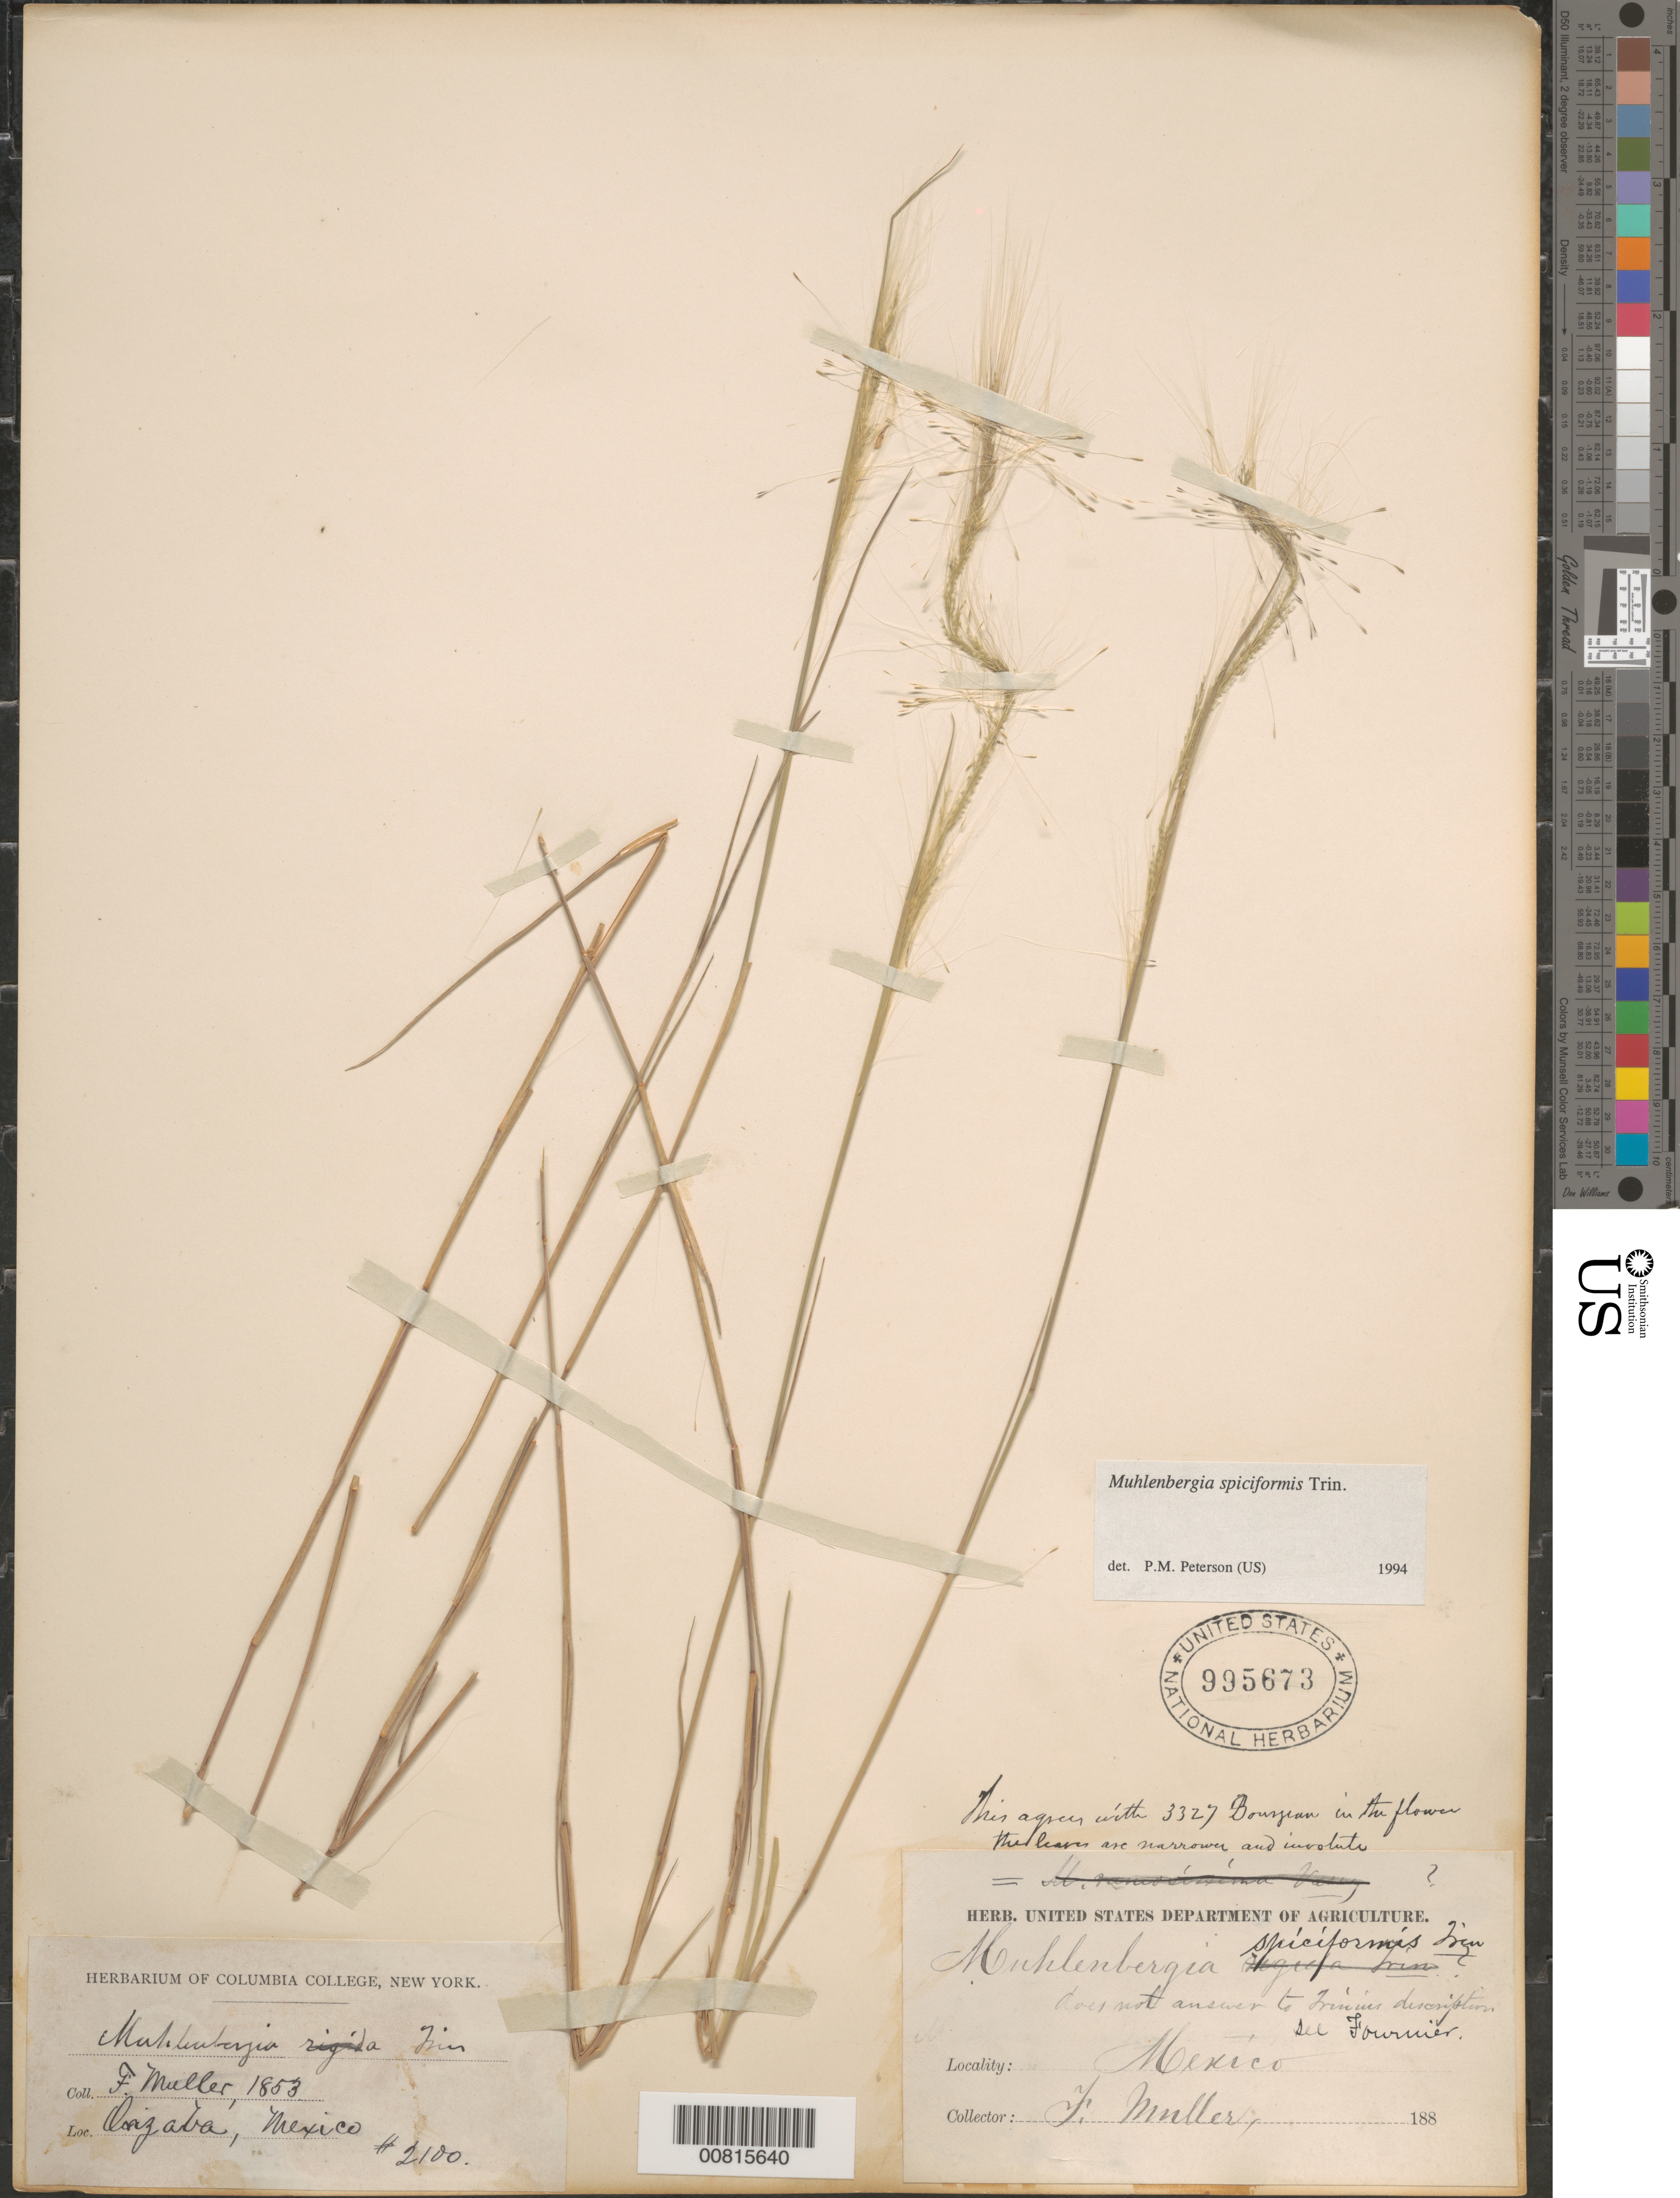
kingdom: Plantae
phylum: Tracheophyta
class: Liliopsida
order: Poales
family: Poaceae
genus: Muhlenbergia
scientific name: Muhlenbergia spiciformis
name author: Trin.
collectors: F. Müller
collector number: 2100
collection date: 1853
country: Mexico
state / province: Veracruz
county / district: Orizaba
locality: Orizaba, mpio. Orizaba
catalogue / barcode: US 995673